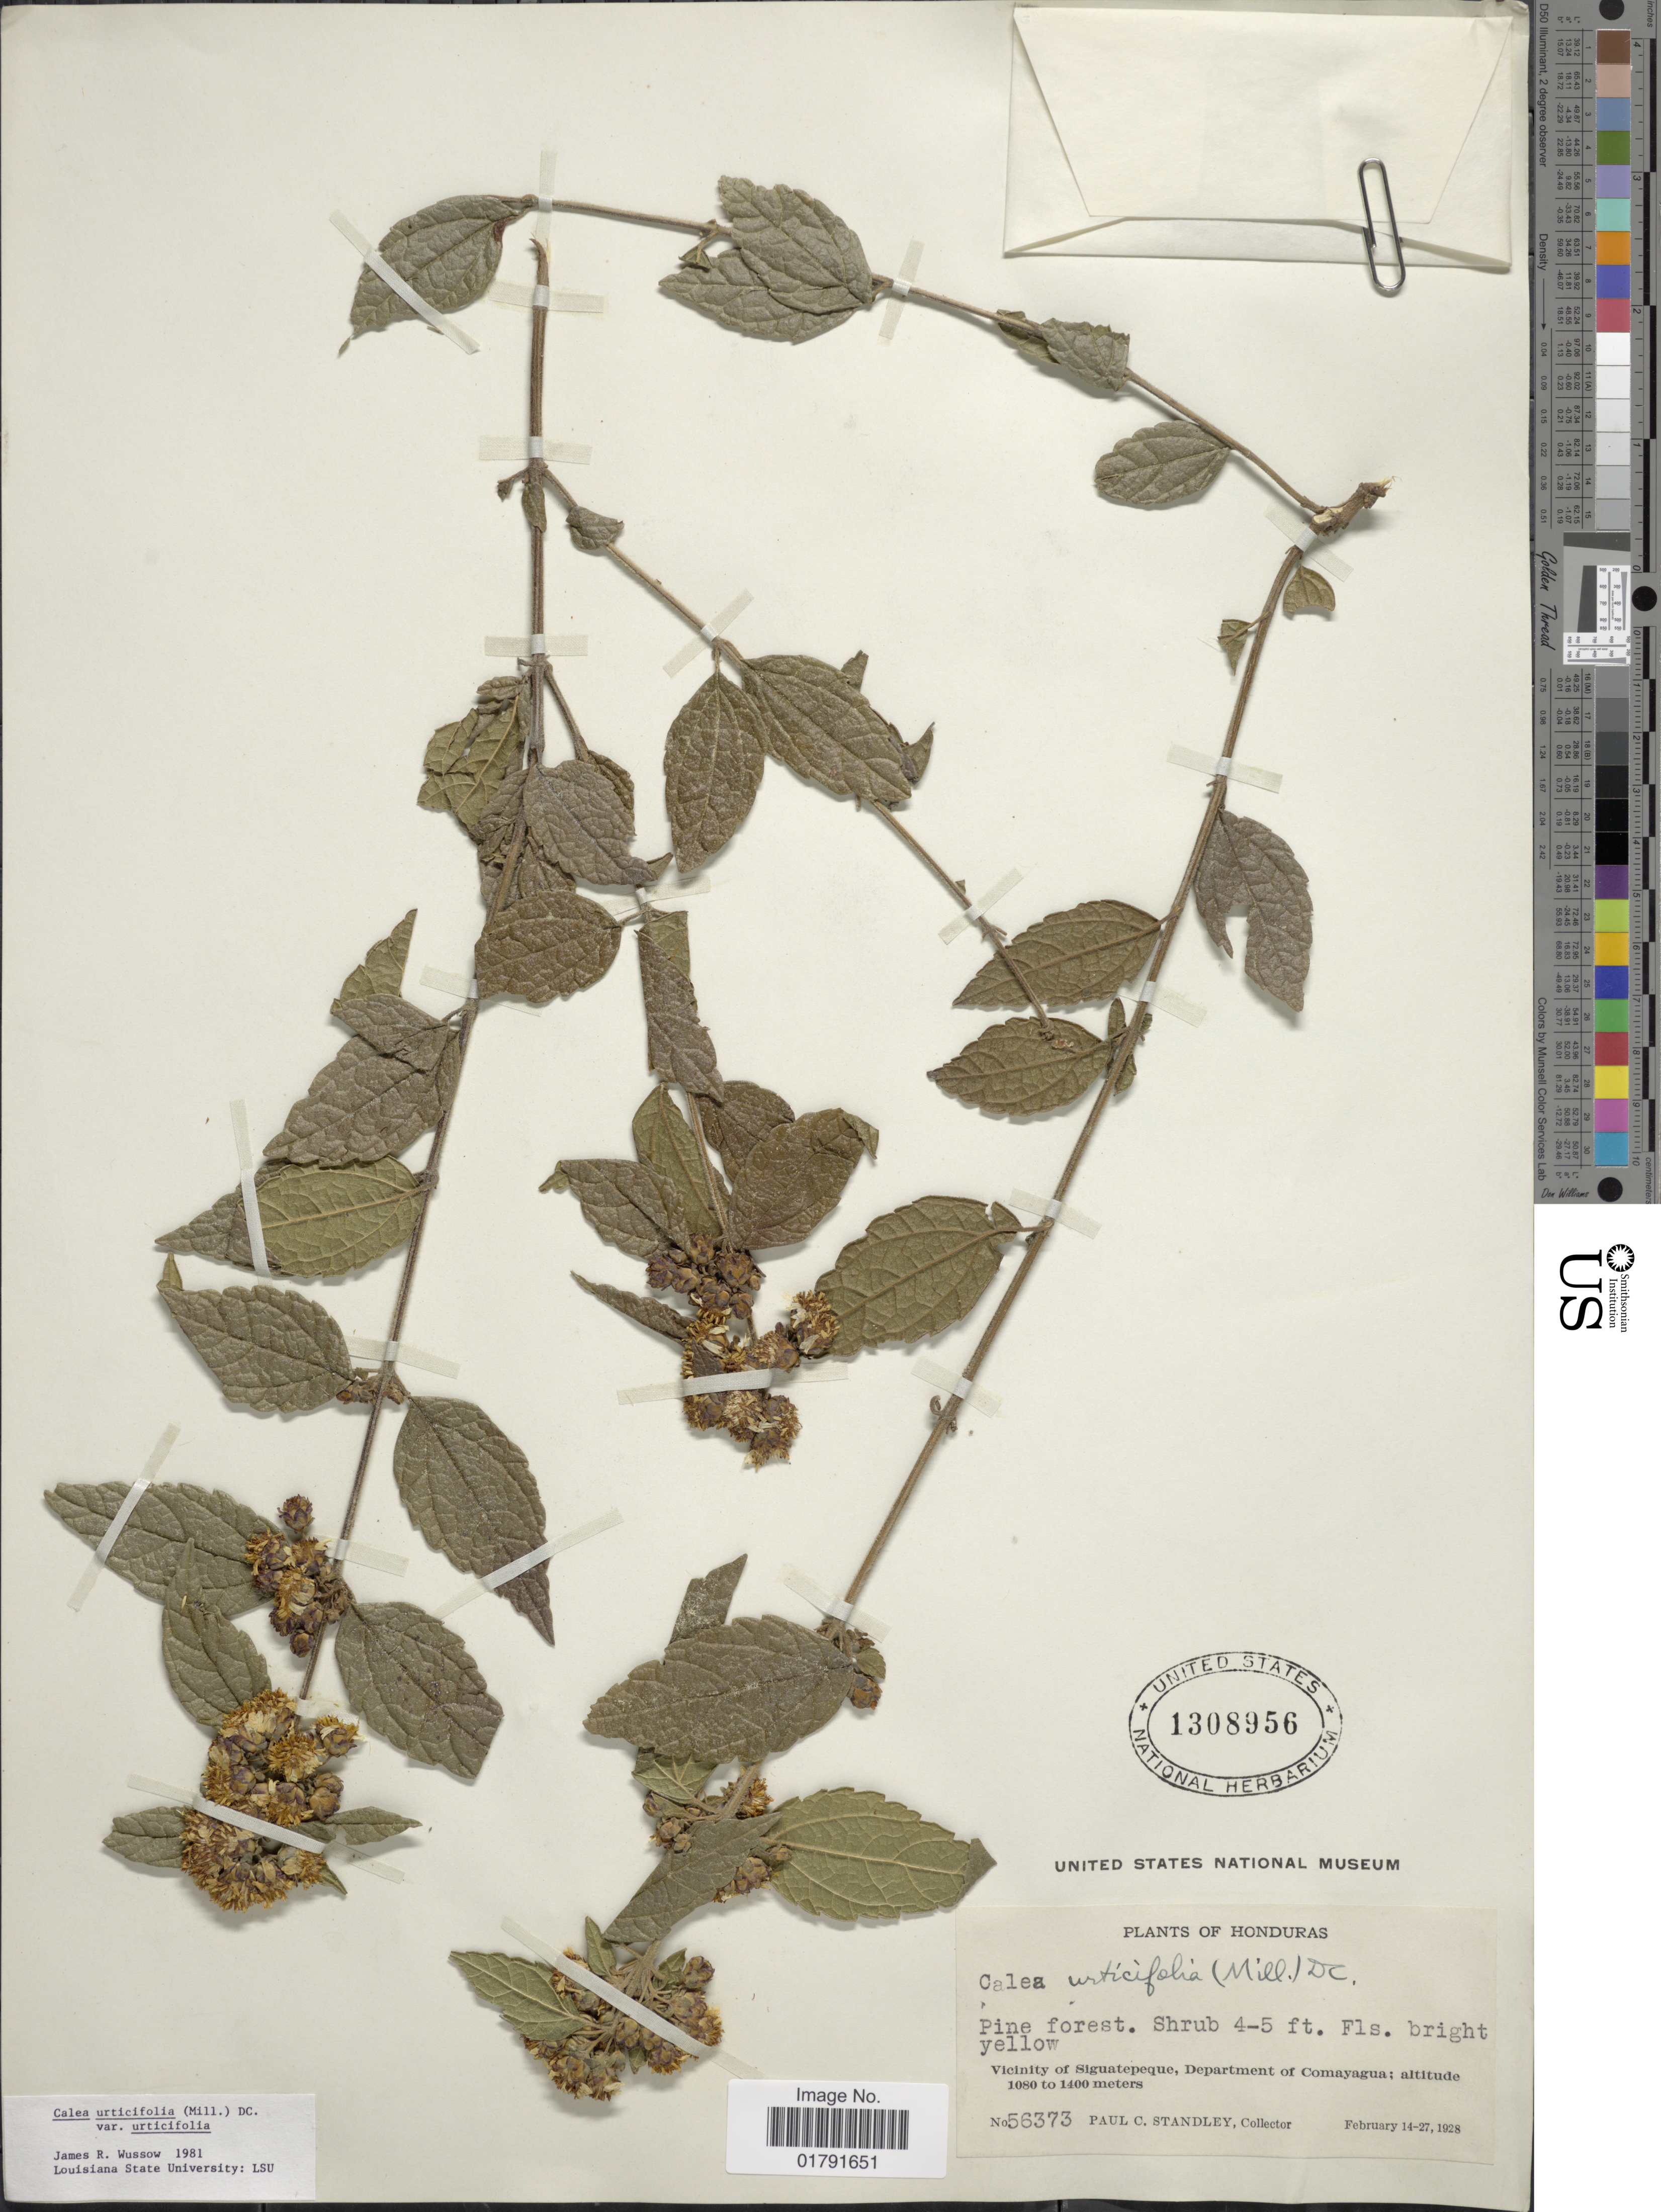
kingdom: Plantae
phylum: Tracheophyta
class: Magnoliopsida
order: Asterales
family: Asteraceae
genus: Calea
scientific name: Calea urticifolia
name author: (Mill.) DC.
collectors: P. C. Standley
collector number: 56373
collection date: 1928-02-14/1928-02-27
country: Honduras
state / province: Comayagua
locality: Pine forest, vicinity of Siguatepeque.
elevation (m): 1080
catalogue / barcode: US 1308956